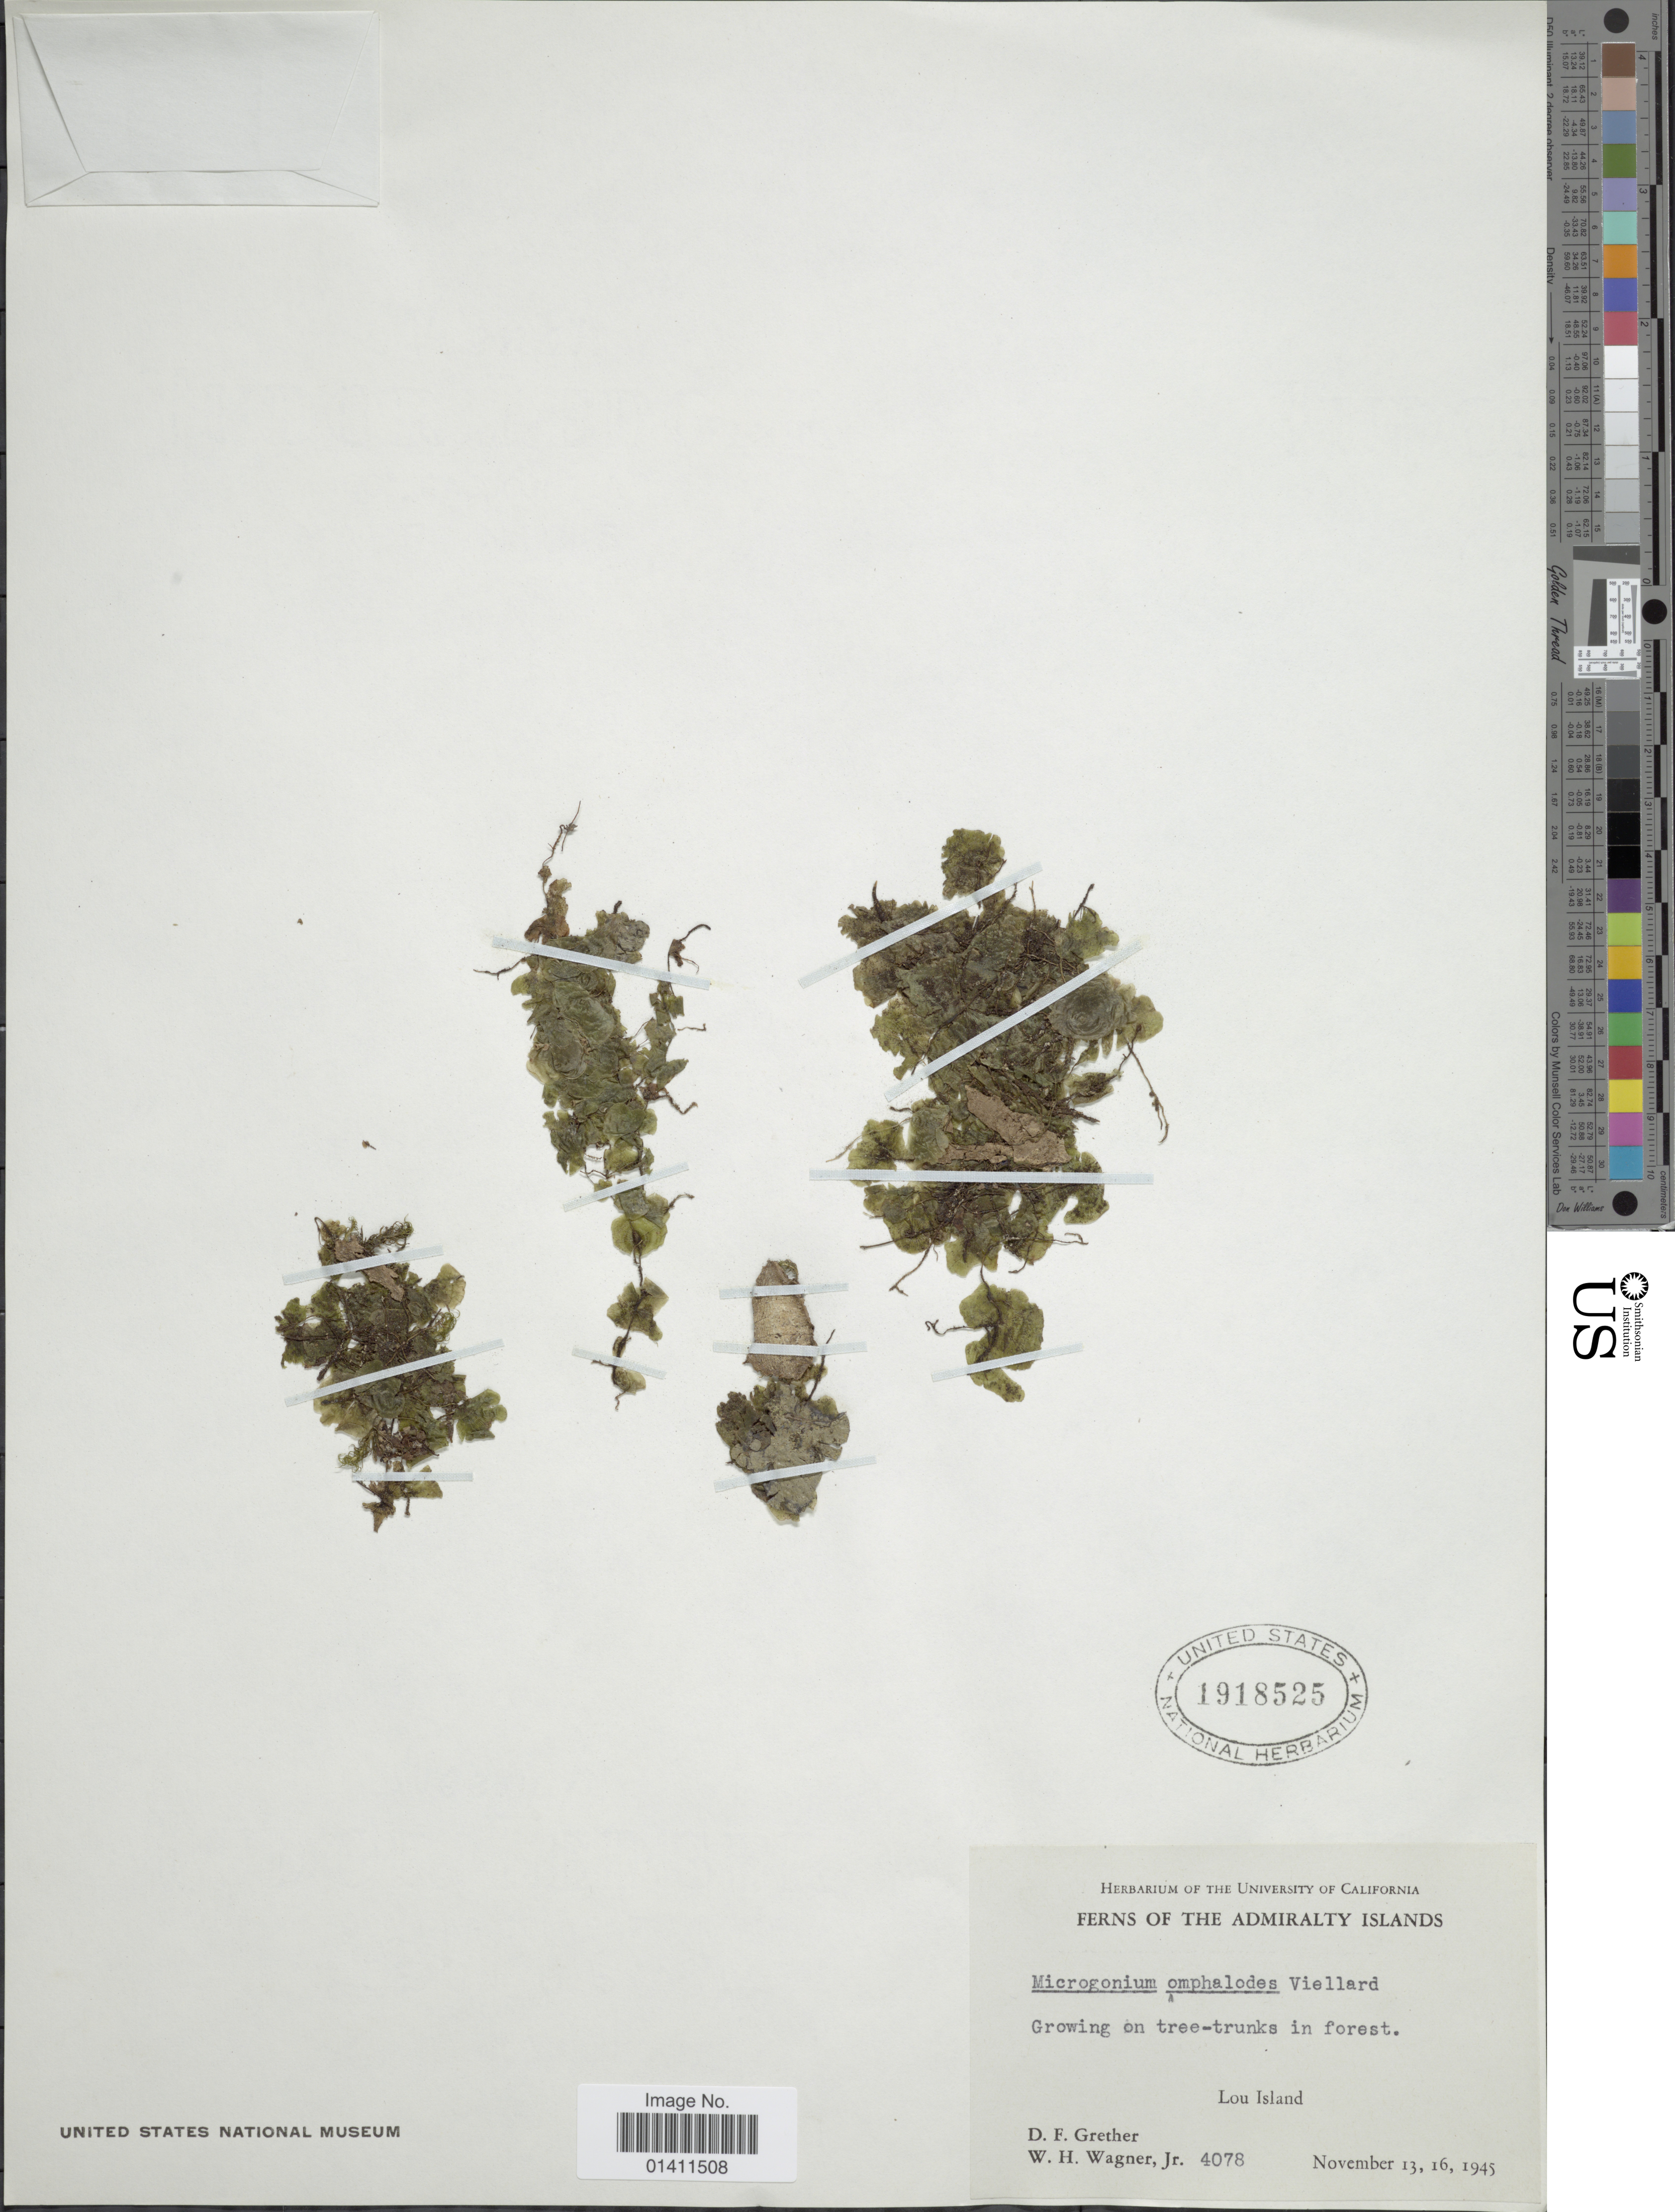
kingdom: Plantae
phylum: Tracheophyta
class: Polypodiopsida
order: Hymenophyllales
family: Hymenophyllaceae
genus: Didymoglossum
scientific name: Didymoglossum tahitense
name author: (Nadeaud) Ebihara & K. Iwats.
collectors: D. F. Grether & W. H. Wagner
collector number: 4078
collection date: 1945-11-13/1945-11-16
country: Papua New Guinea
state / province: Manus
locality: The Admiralty Islands. Lou Island.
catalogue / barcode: US 1918525